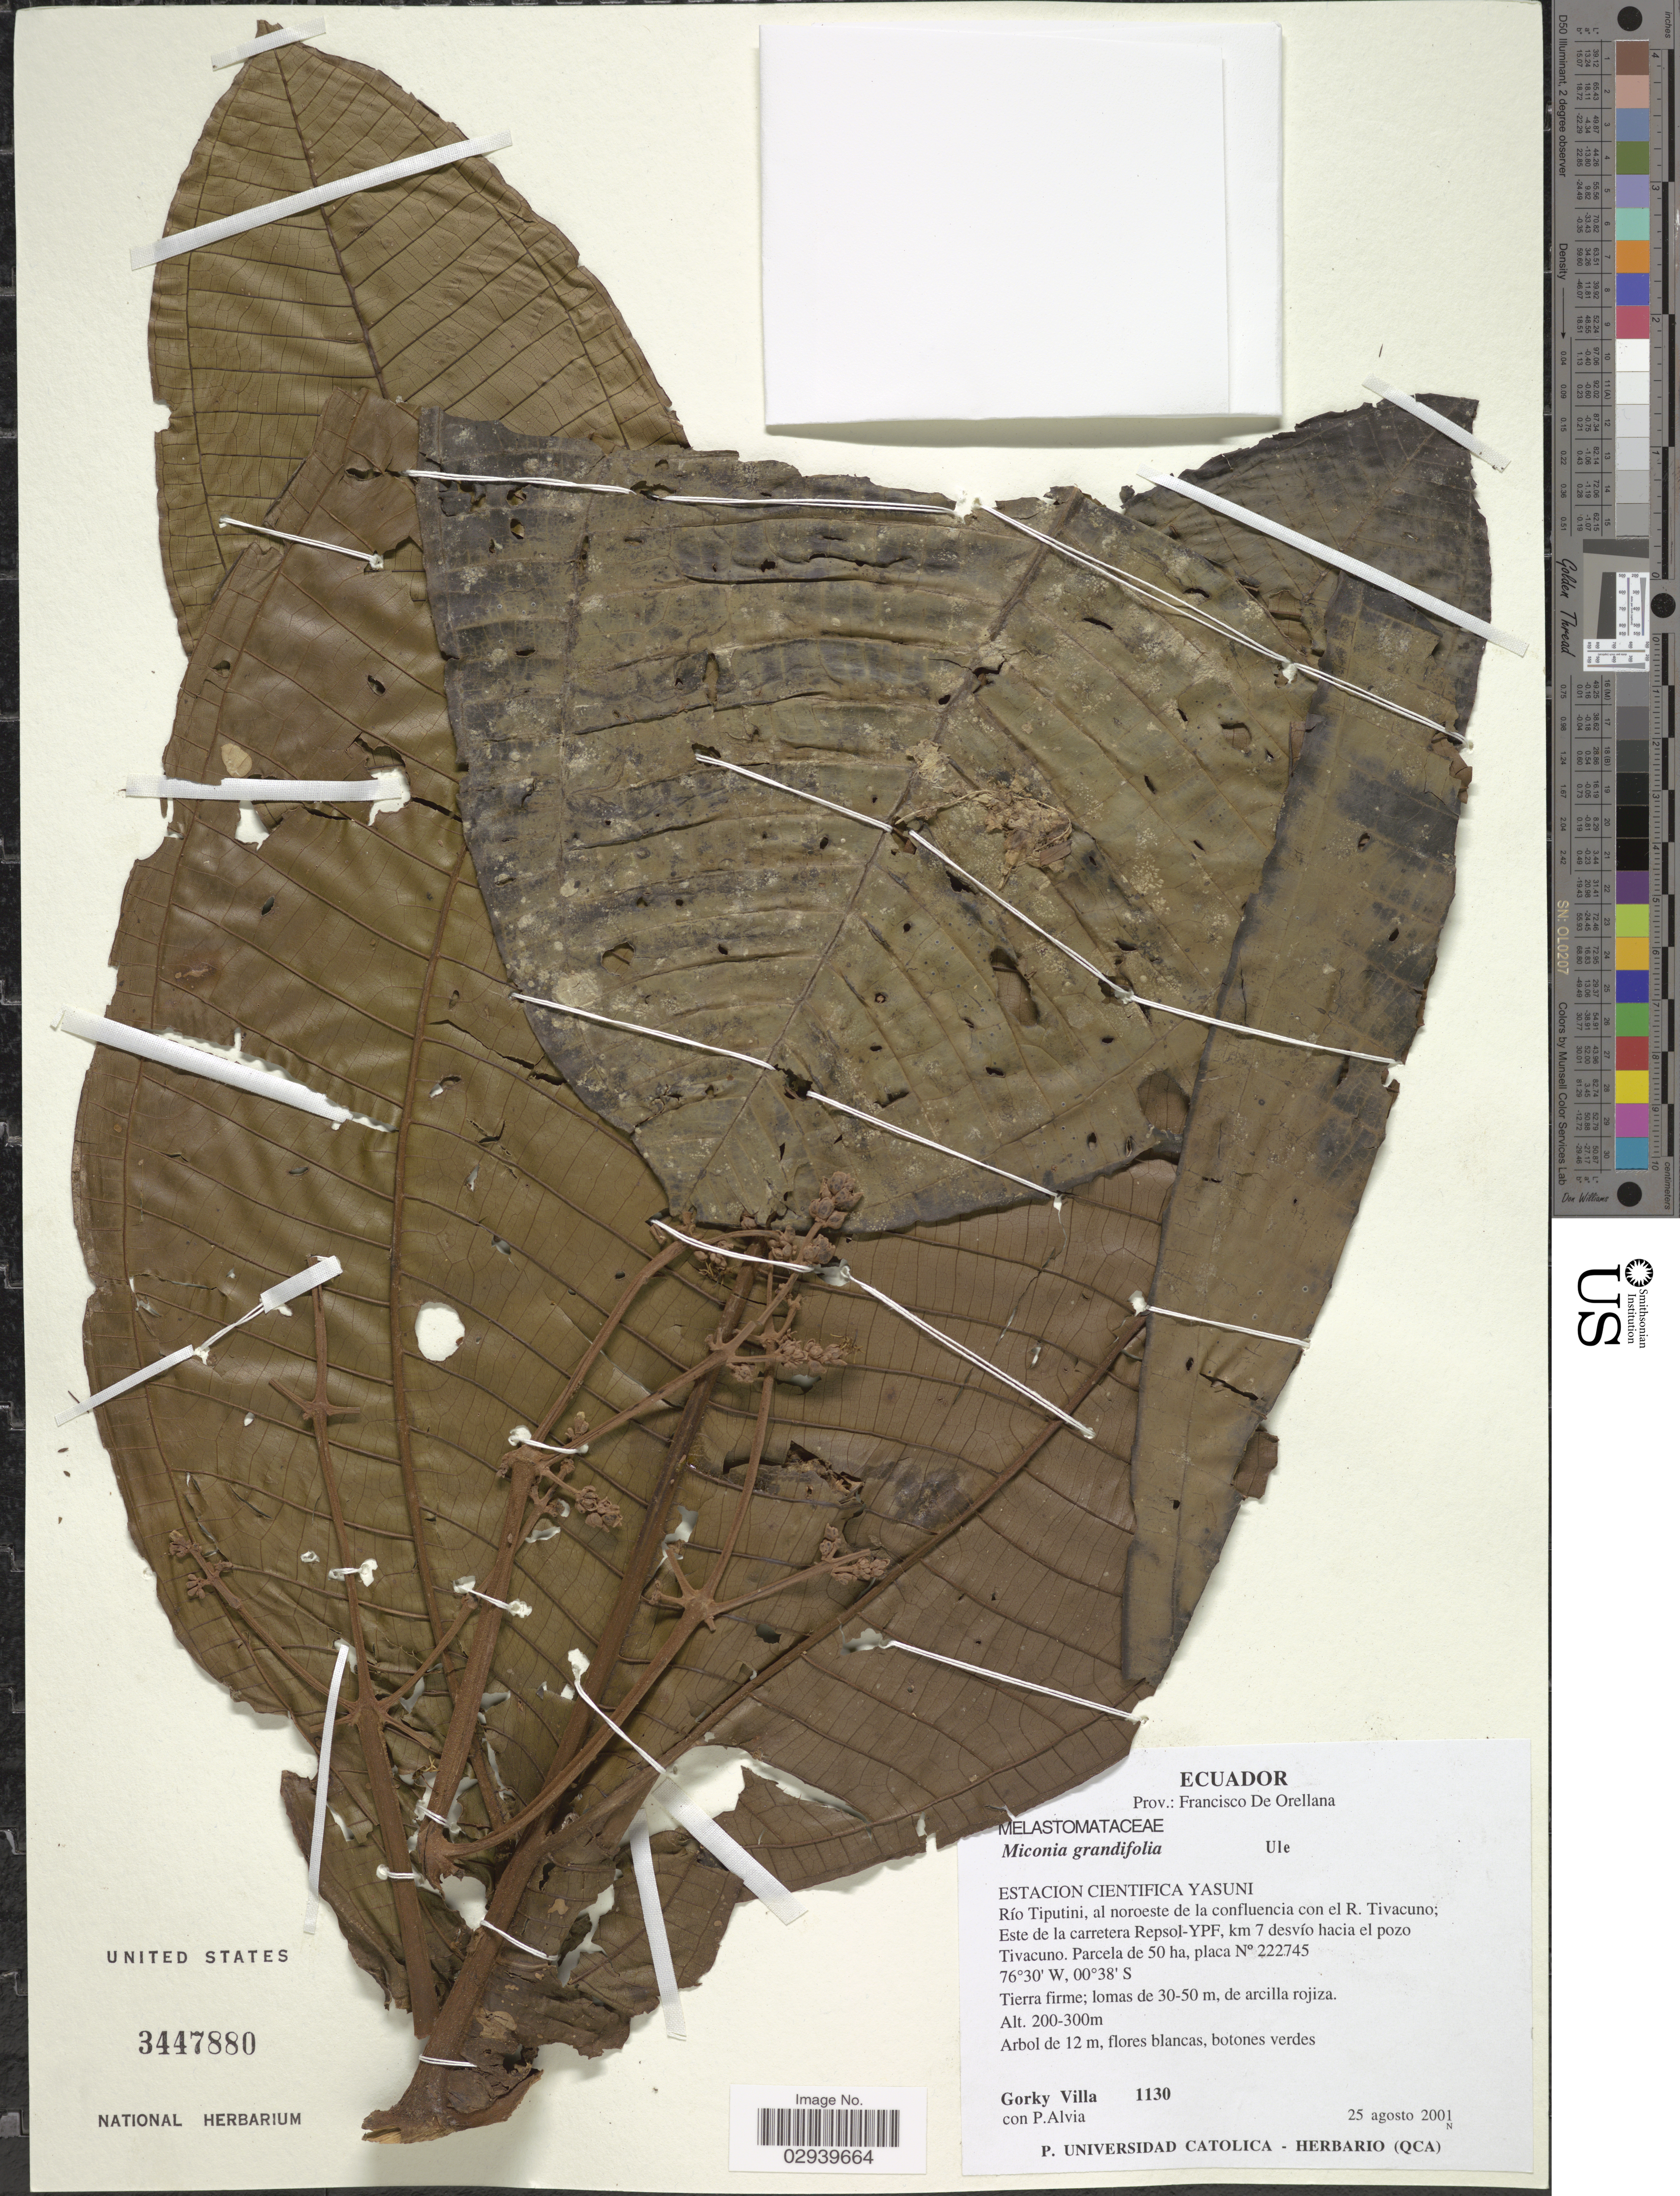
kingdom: Plantae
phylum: Tracheophyta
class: Magnoliopsida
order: Myrtales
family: Melastomataceae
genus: Miconia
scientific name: Miconia grandifolia Ule, nom. illeg.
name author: Ule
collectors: G. Villa & P. Alvia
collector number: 1130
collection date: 2001-08-25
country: Ecuador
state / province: Orellana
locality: Prov.: Francisco De Orellana. Estacion Cientifica Yasuni, Río Tiputini, al noroeste de la confluencia con el R. Tivacuno. Este de la carretera Repsol-YPF, km 7 desvío hacia el pozo Tivacuno.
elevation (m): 200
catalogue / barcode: US 3447880